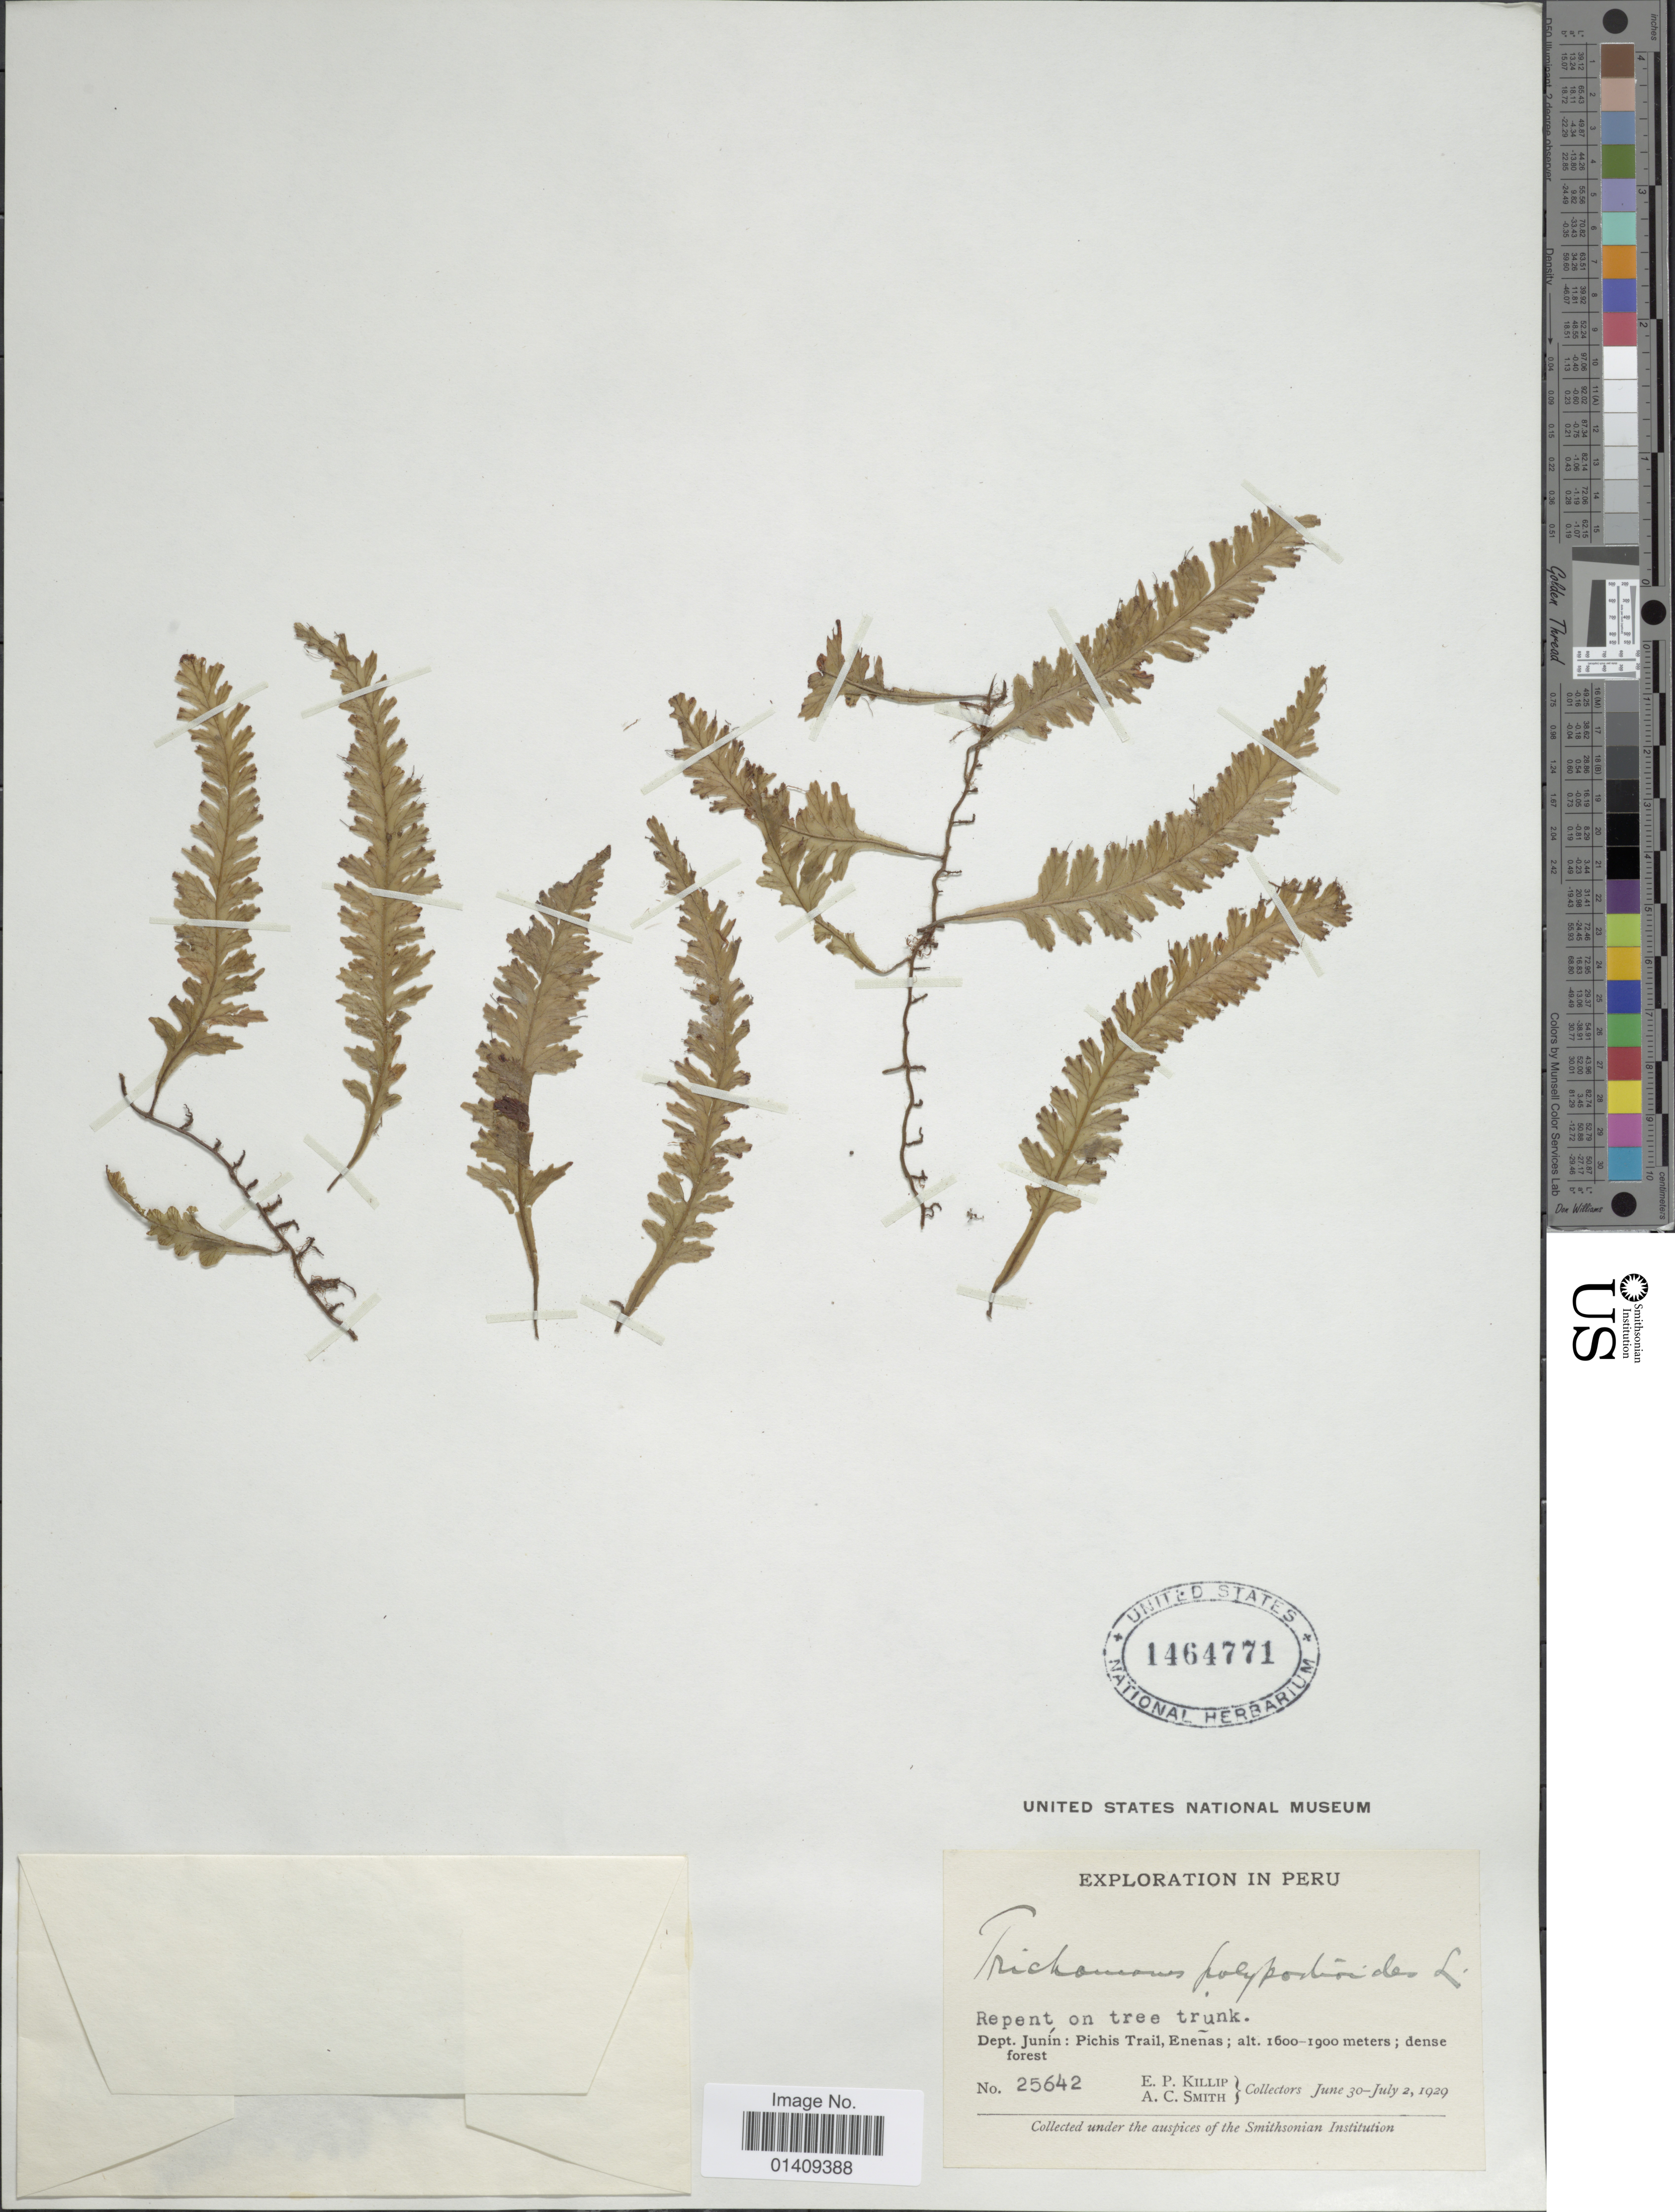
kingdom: Plantae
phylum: Tracheophyta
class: Polypodiopsida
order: Hymenophyllales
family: Hymenophyllaceae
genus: Trichomanes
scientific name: Trichomanes polypodioides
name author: L.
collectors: E. P. Killip & A. C. Smith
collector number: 25642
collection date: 1929-06-30/1929-07-02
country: Peru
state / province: Junín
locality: Dept. Junin: Pichis trail, Enanas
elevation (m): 1600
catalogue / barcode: US 1464771